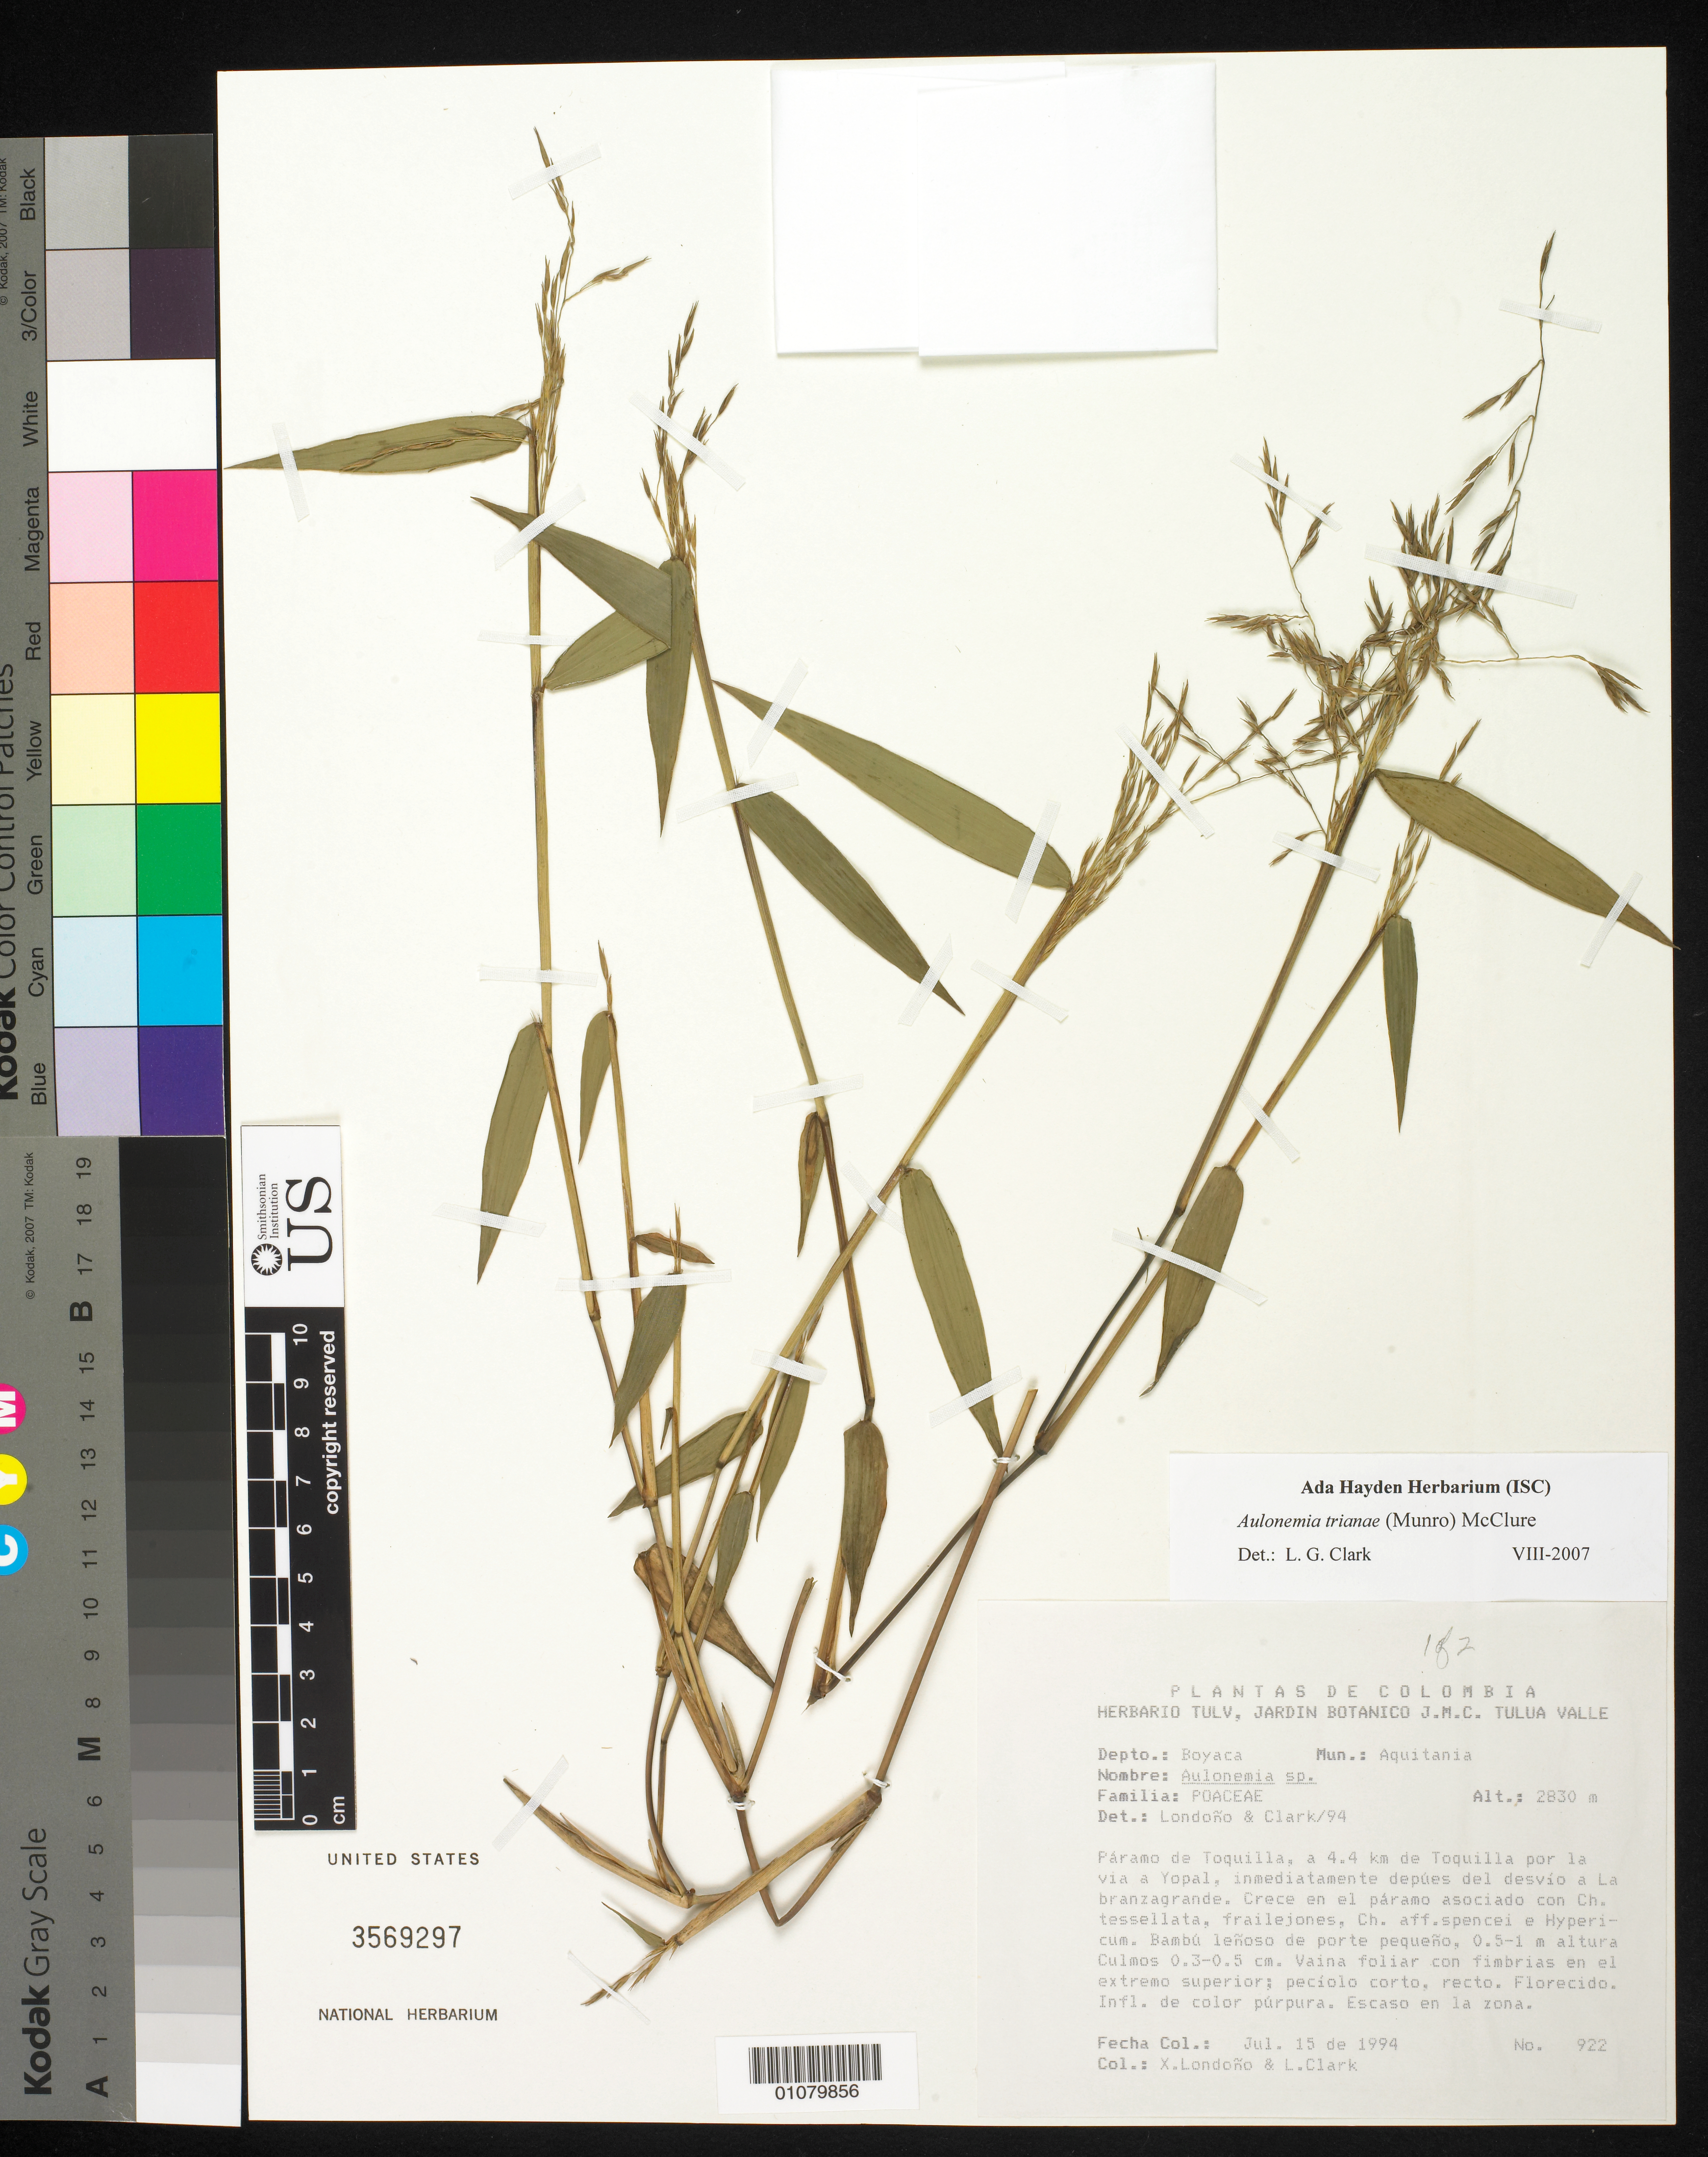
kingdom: Plantae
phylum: Tracheophyta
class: Liliopsida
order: Poales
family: Poaceae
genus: Aulonemia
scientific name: Aulonemia sp.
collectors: X. Londoño & L. Clark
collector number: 922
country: Colombia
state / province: Boyacá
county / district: Aquitania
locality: Paramo de toquilla, de Toquilla por la via a Yopal.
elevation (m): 2830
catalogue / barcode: US 3569297